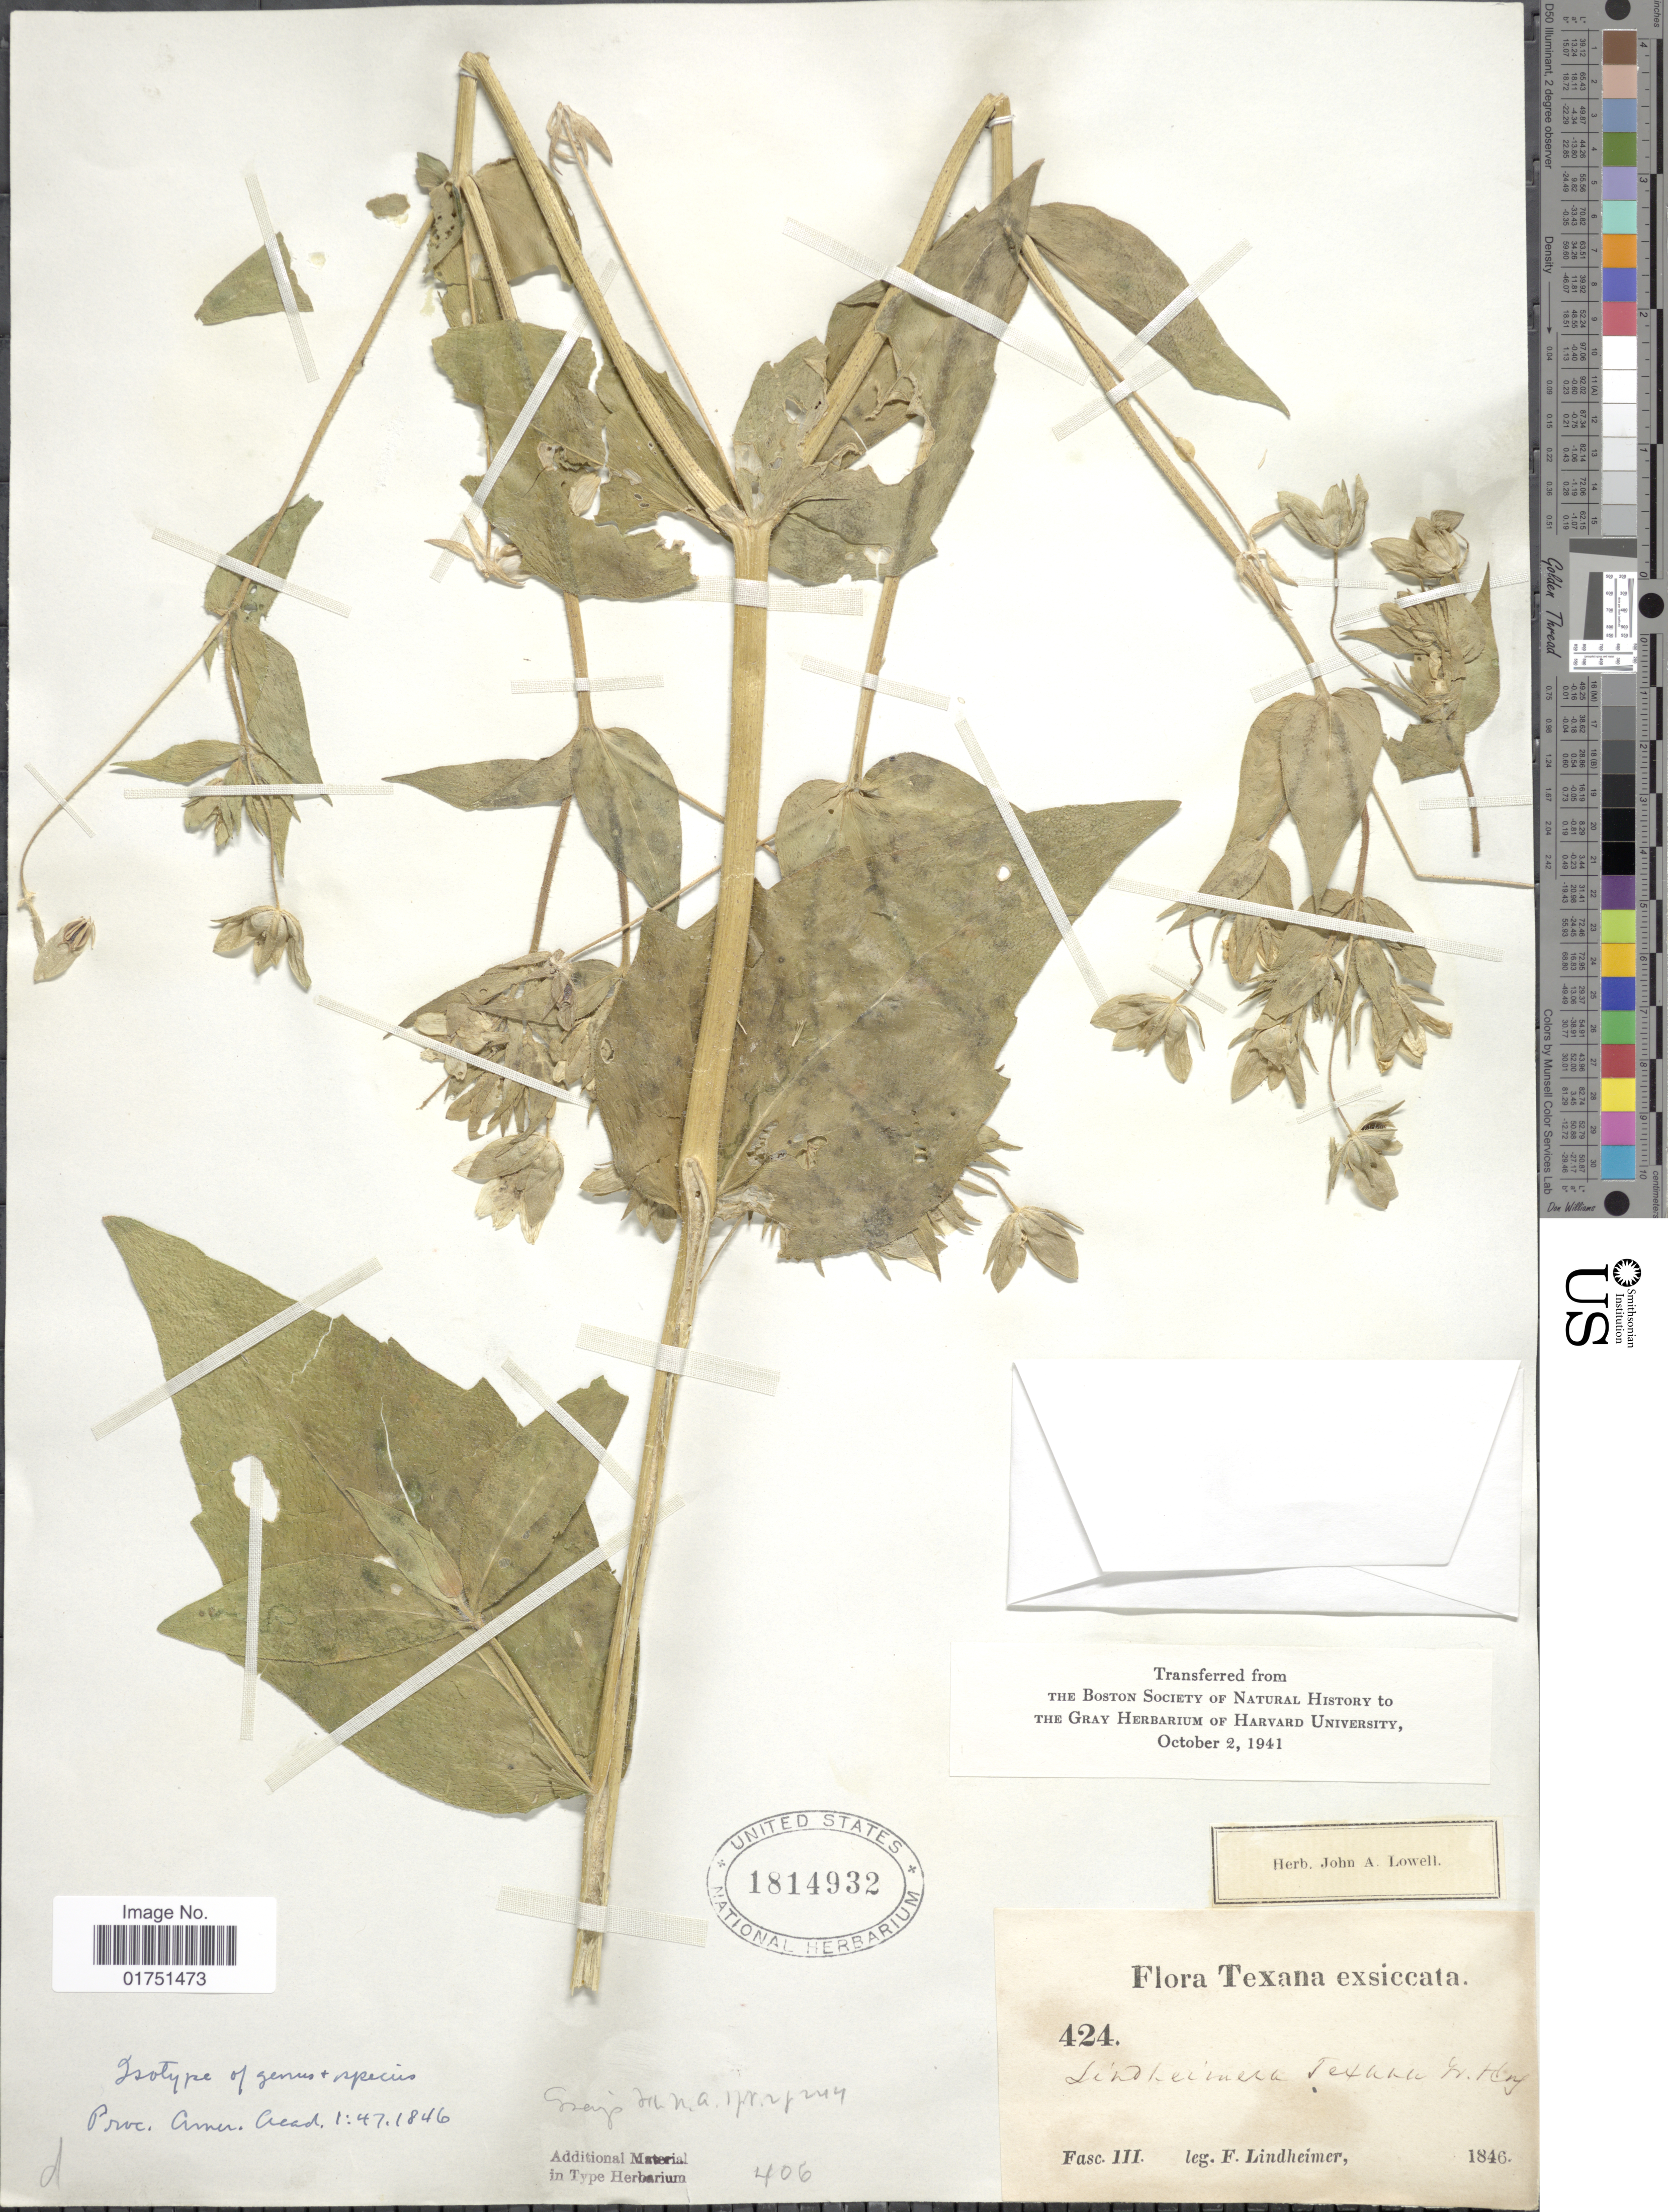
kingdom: Plantae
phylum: Tracheophyta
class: Magnoliopsida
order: Asterales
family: Asteraceae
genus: Lindheimera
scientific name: Lindheimera texana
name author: A. Gray & Engelm. in A. Gray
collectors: F. Lindheimer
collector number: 424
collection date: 1846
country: United States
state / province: Texas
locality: Texana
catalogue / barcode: US 1814932